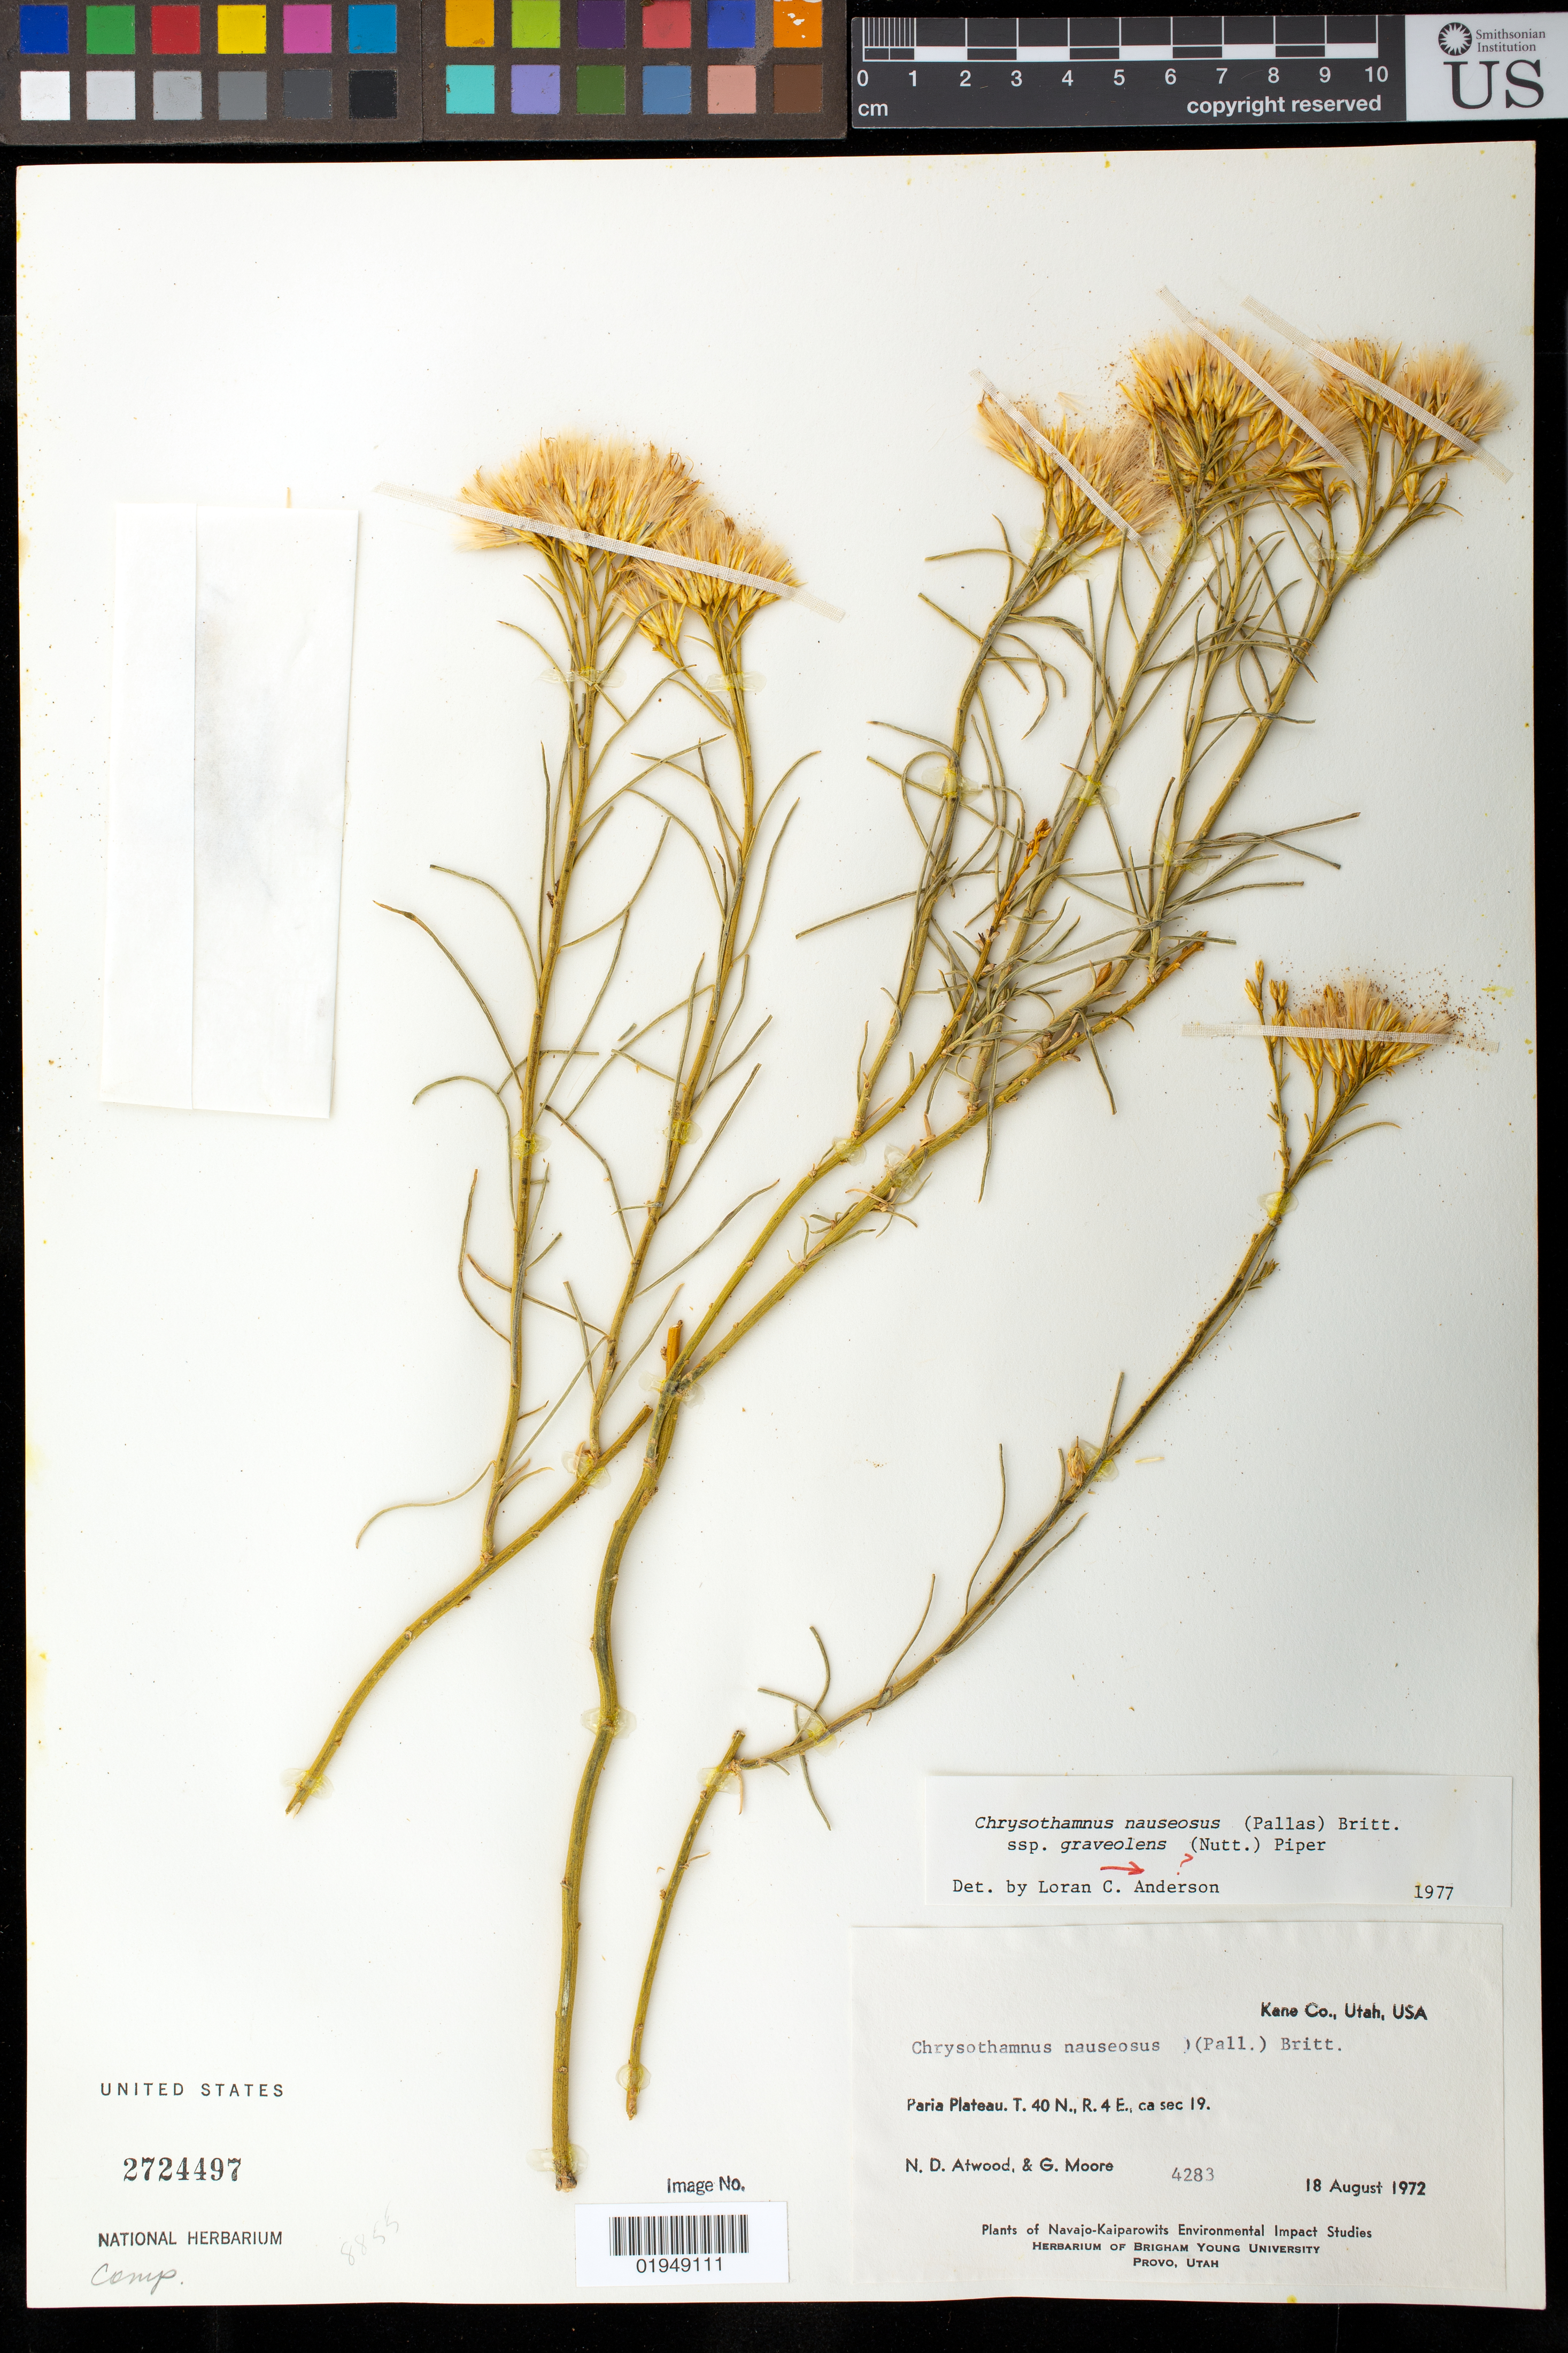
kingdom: Plantae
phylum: Tracheophyta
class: Magnoliopsida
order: Asterales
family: Asteraceae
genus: Ericameria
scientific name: Ericameria nauseosa var. graveolens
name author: (Nutt.) Reveal & Schuyler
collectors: N. Atwood & G. Moore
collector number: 4283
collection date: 1972-08-18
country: United States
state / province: Utah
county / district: Kane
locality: Paria Plateau. T 40 N., R 4 E ca. sec 19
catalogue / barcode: US 2724497